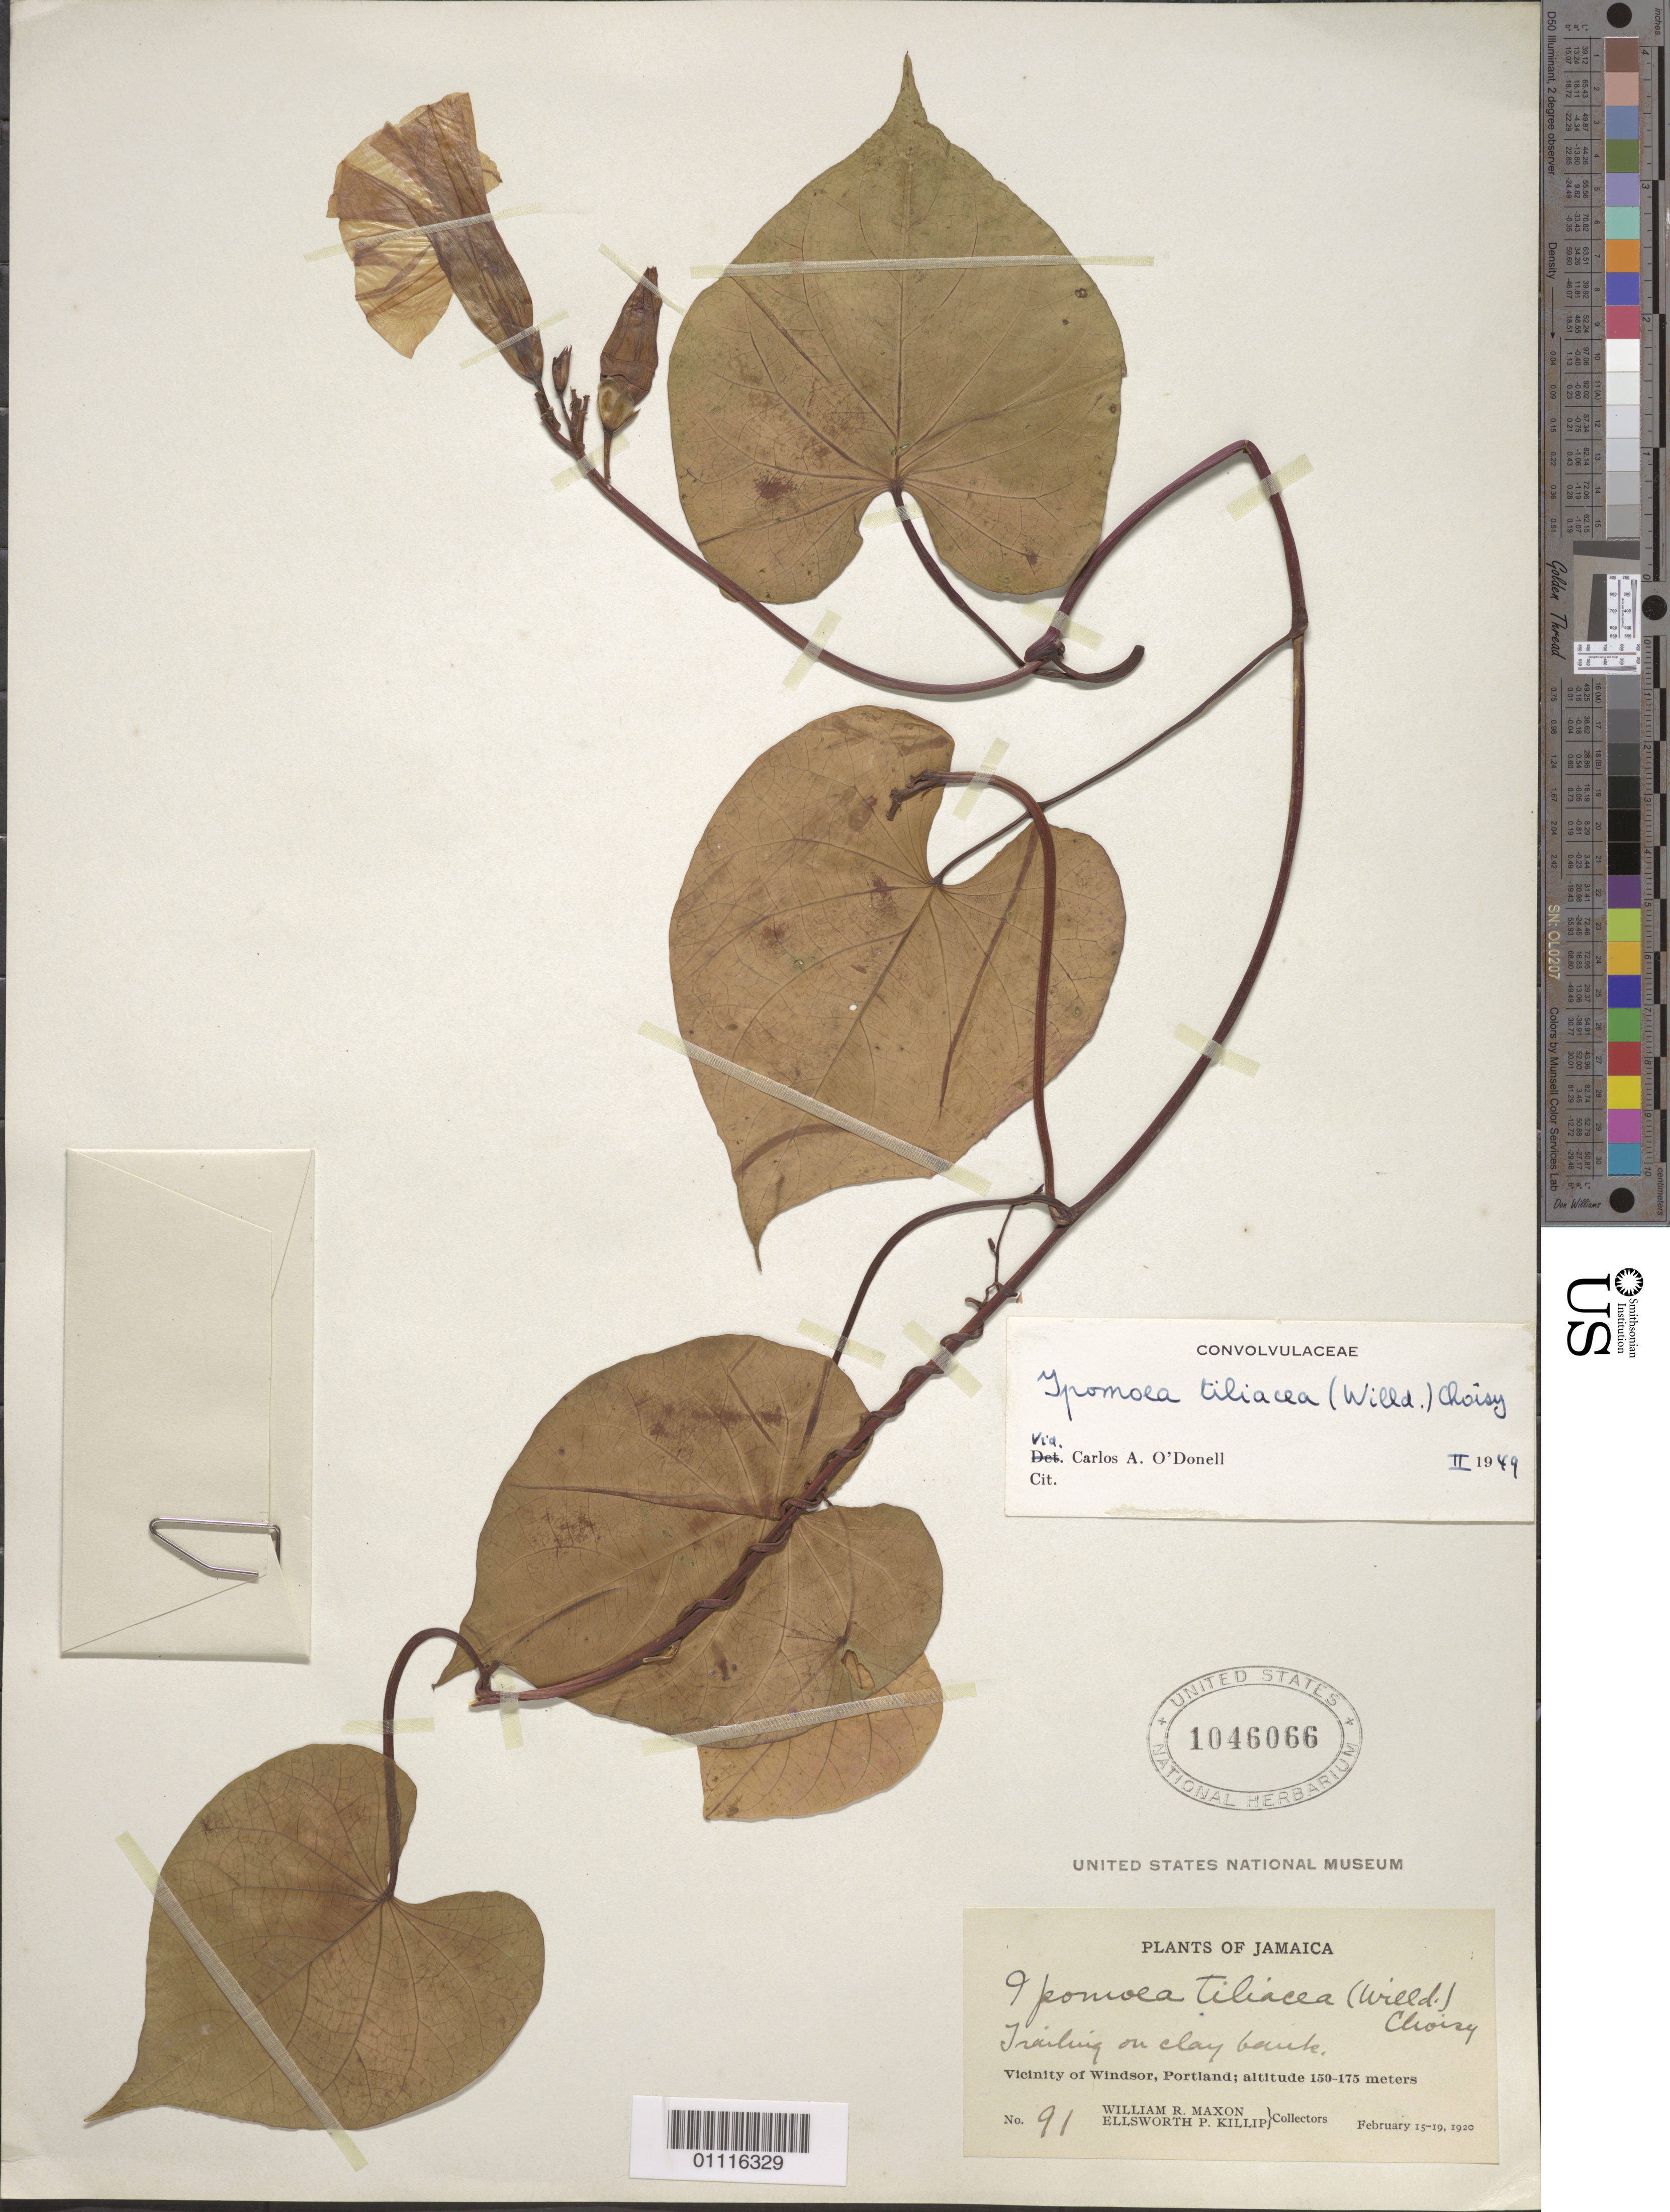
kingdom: Plantae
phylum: Tracheophyta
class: Magnoliopsida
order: Solanales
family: Convolvulaceae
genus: Ipomoea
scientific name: Ipomoea tiliacea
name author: (Willd.) Choisy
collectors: W. R. Maxon & E. P. Killip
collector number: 91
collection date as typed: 15 Feb 1920 to 19 Feb 1920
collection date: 1920-02-15/1920-02-19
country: Jamaica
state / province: Portland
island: Jamaica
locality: Vicinity of Windsor. Trailing on clay bank.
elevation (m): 150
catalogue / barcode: US 1046066